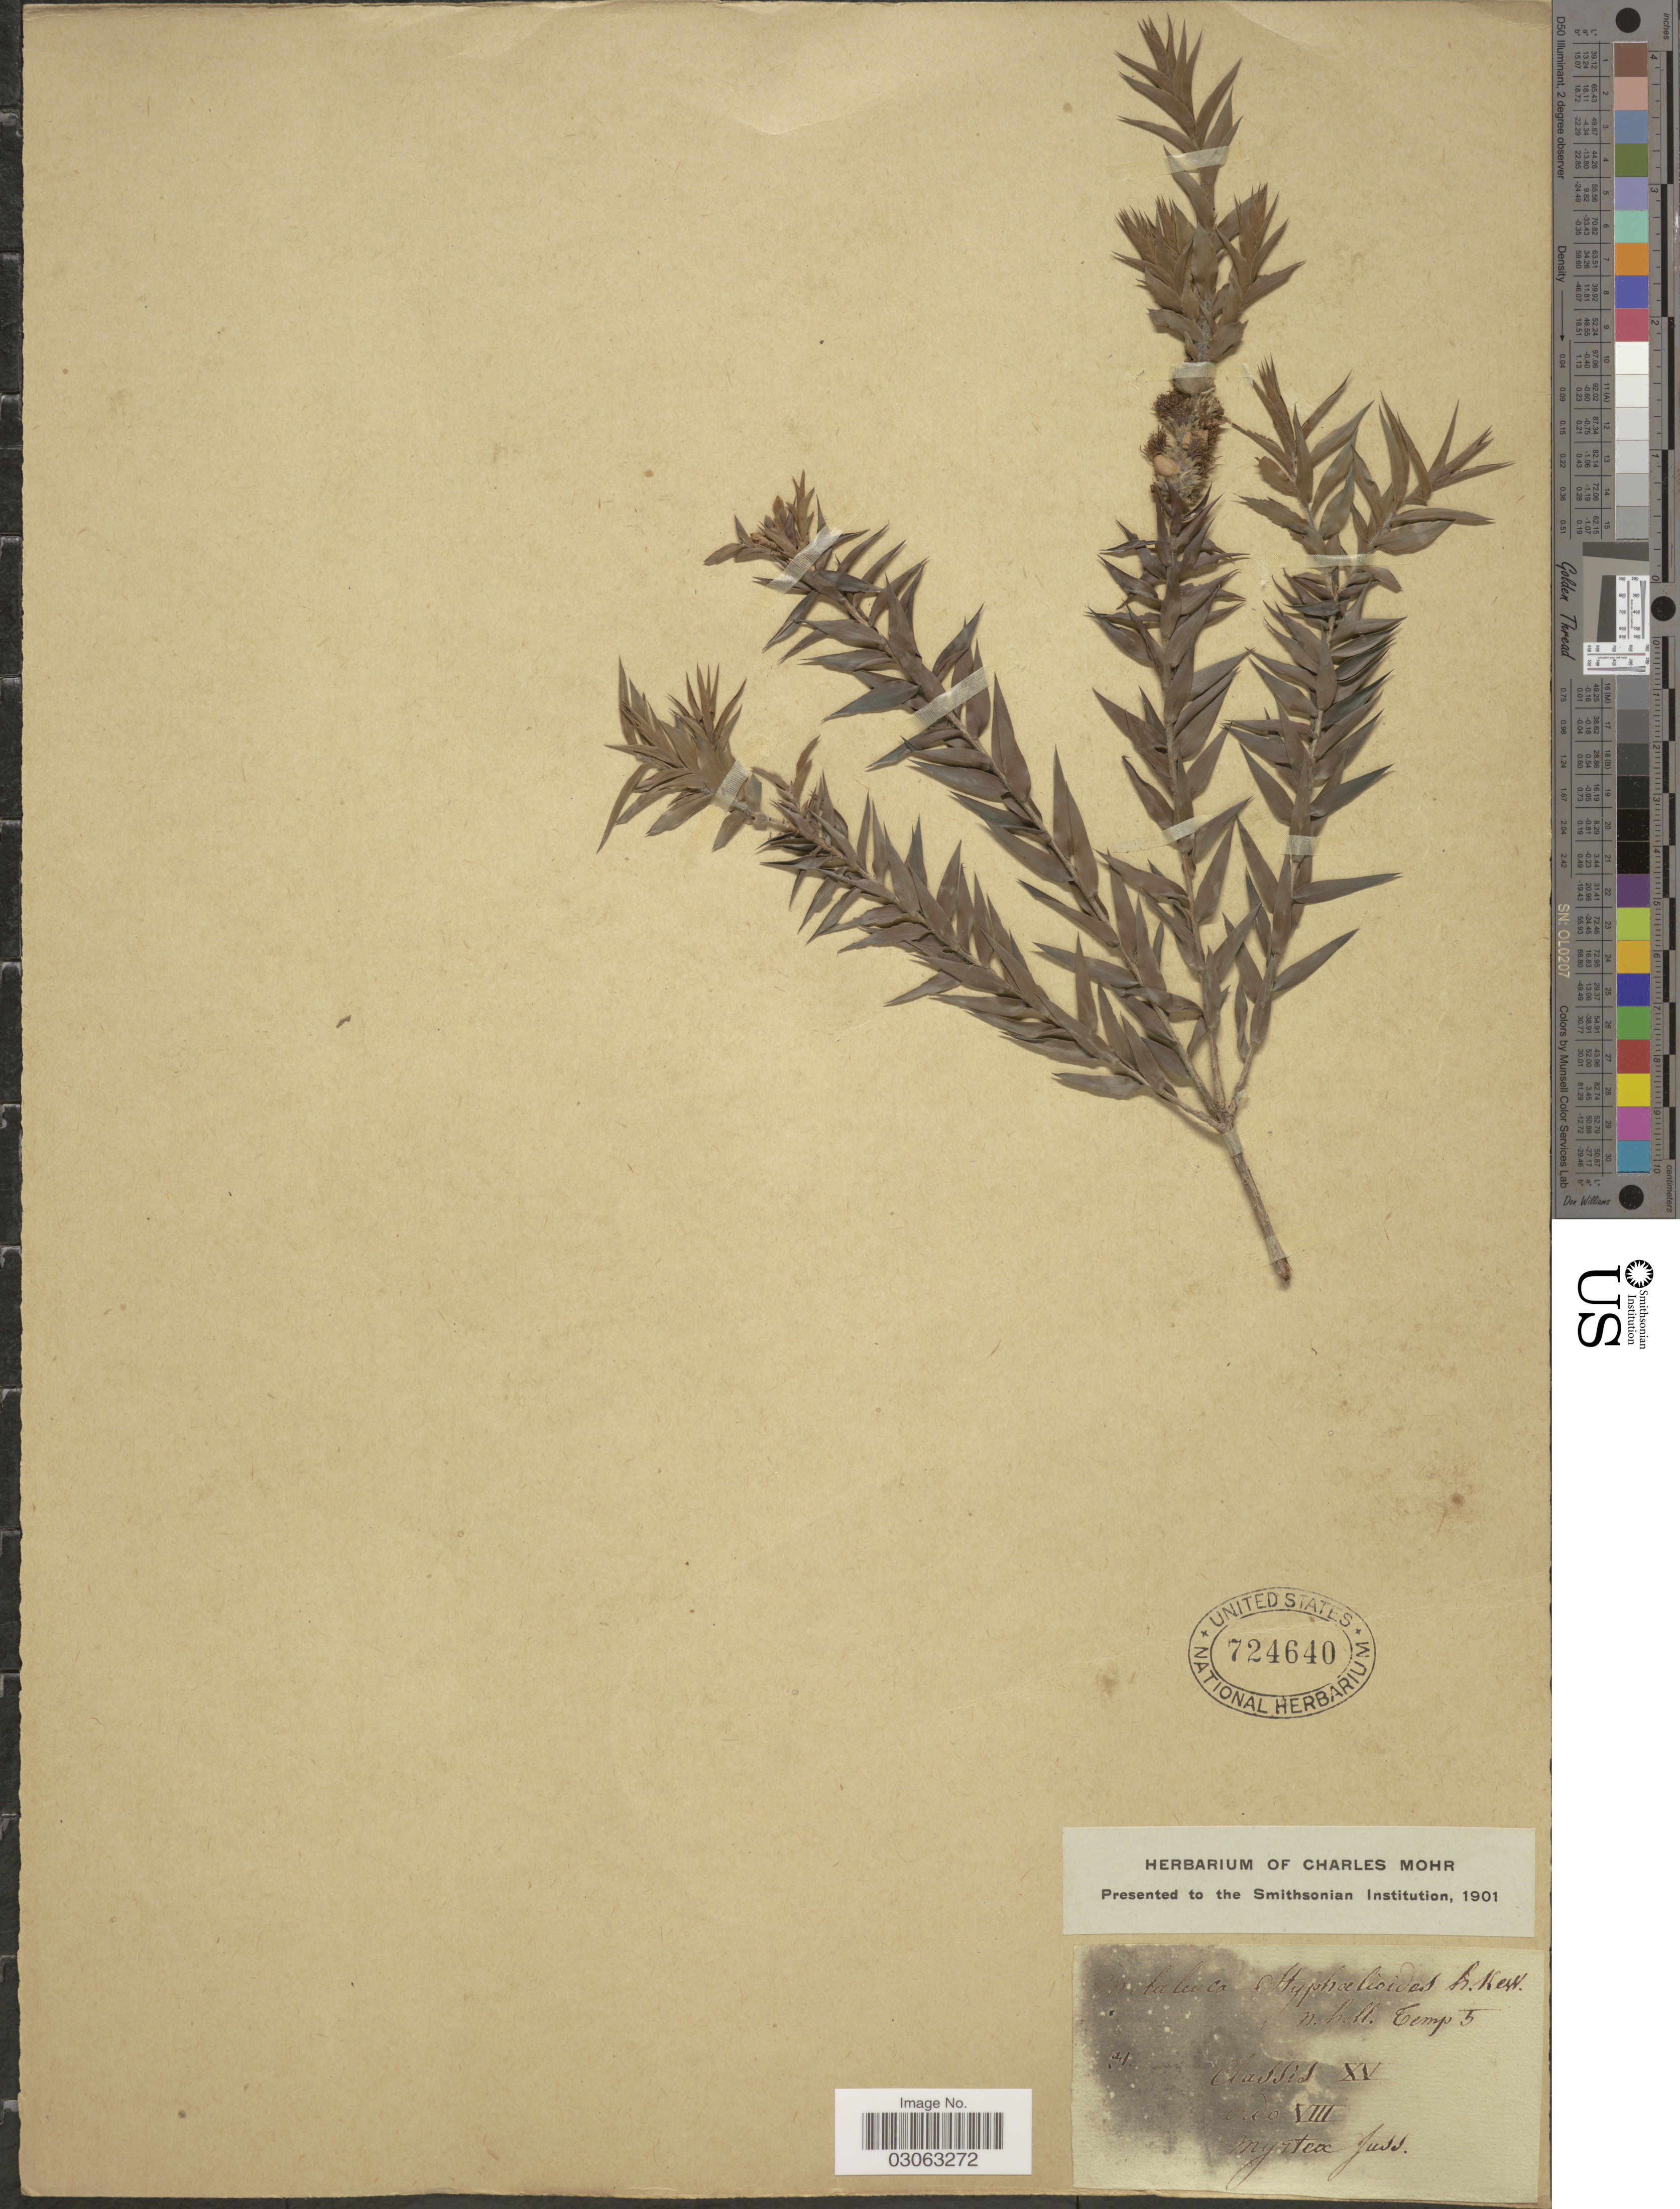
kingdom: Plantae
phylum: Tracheophyta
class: Magnoliopsida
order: Myrtales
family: Myrtaceae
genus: Melaleuca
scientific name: Melaleuca styphelioides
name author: Sm.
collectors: ex herb. Charles Mohr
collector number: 31*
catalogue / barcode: US 724640